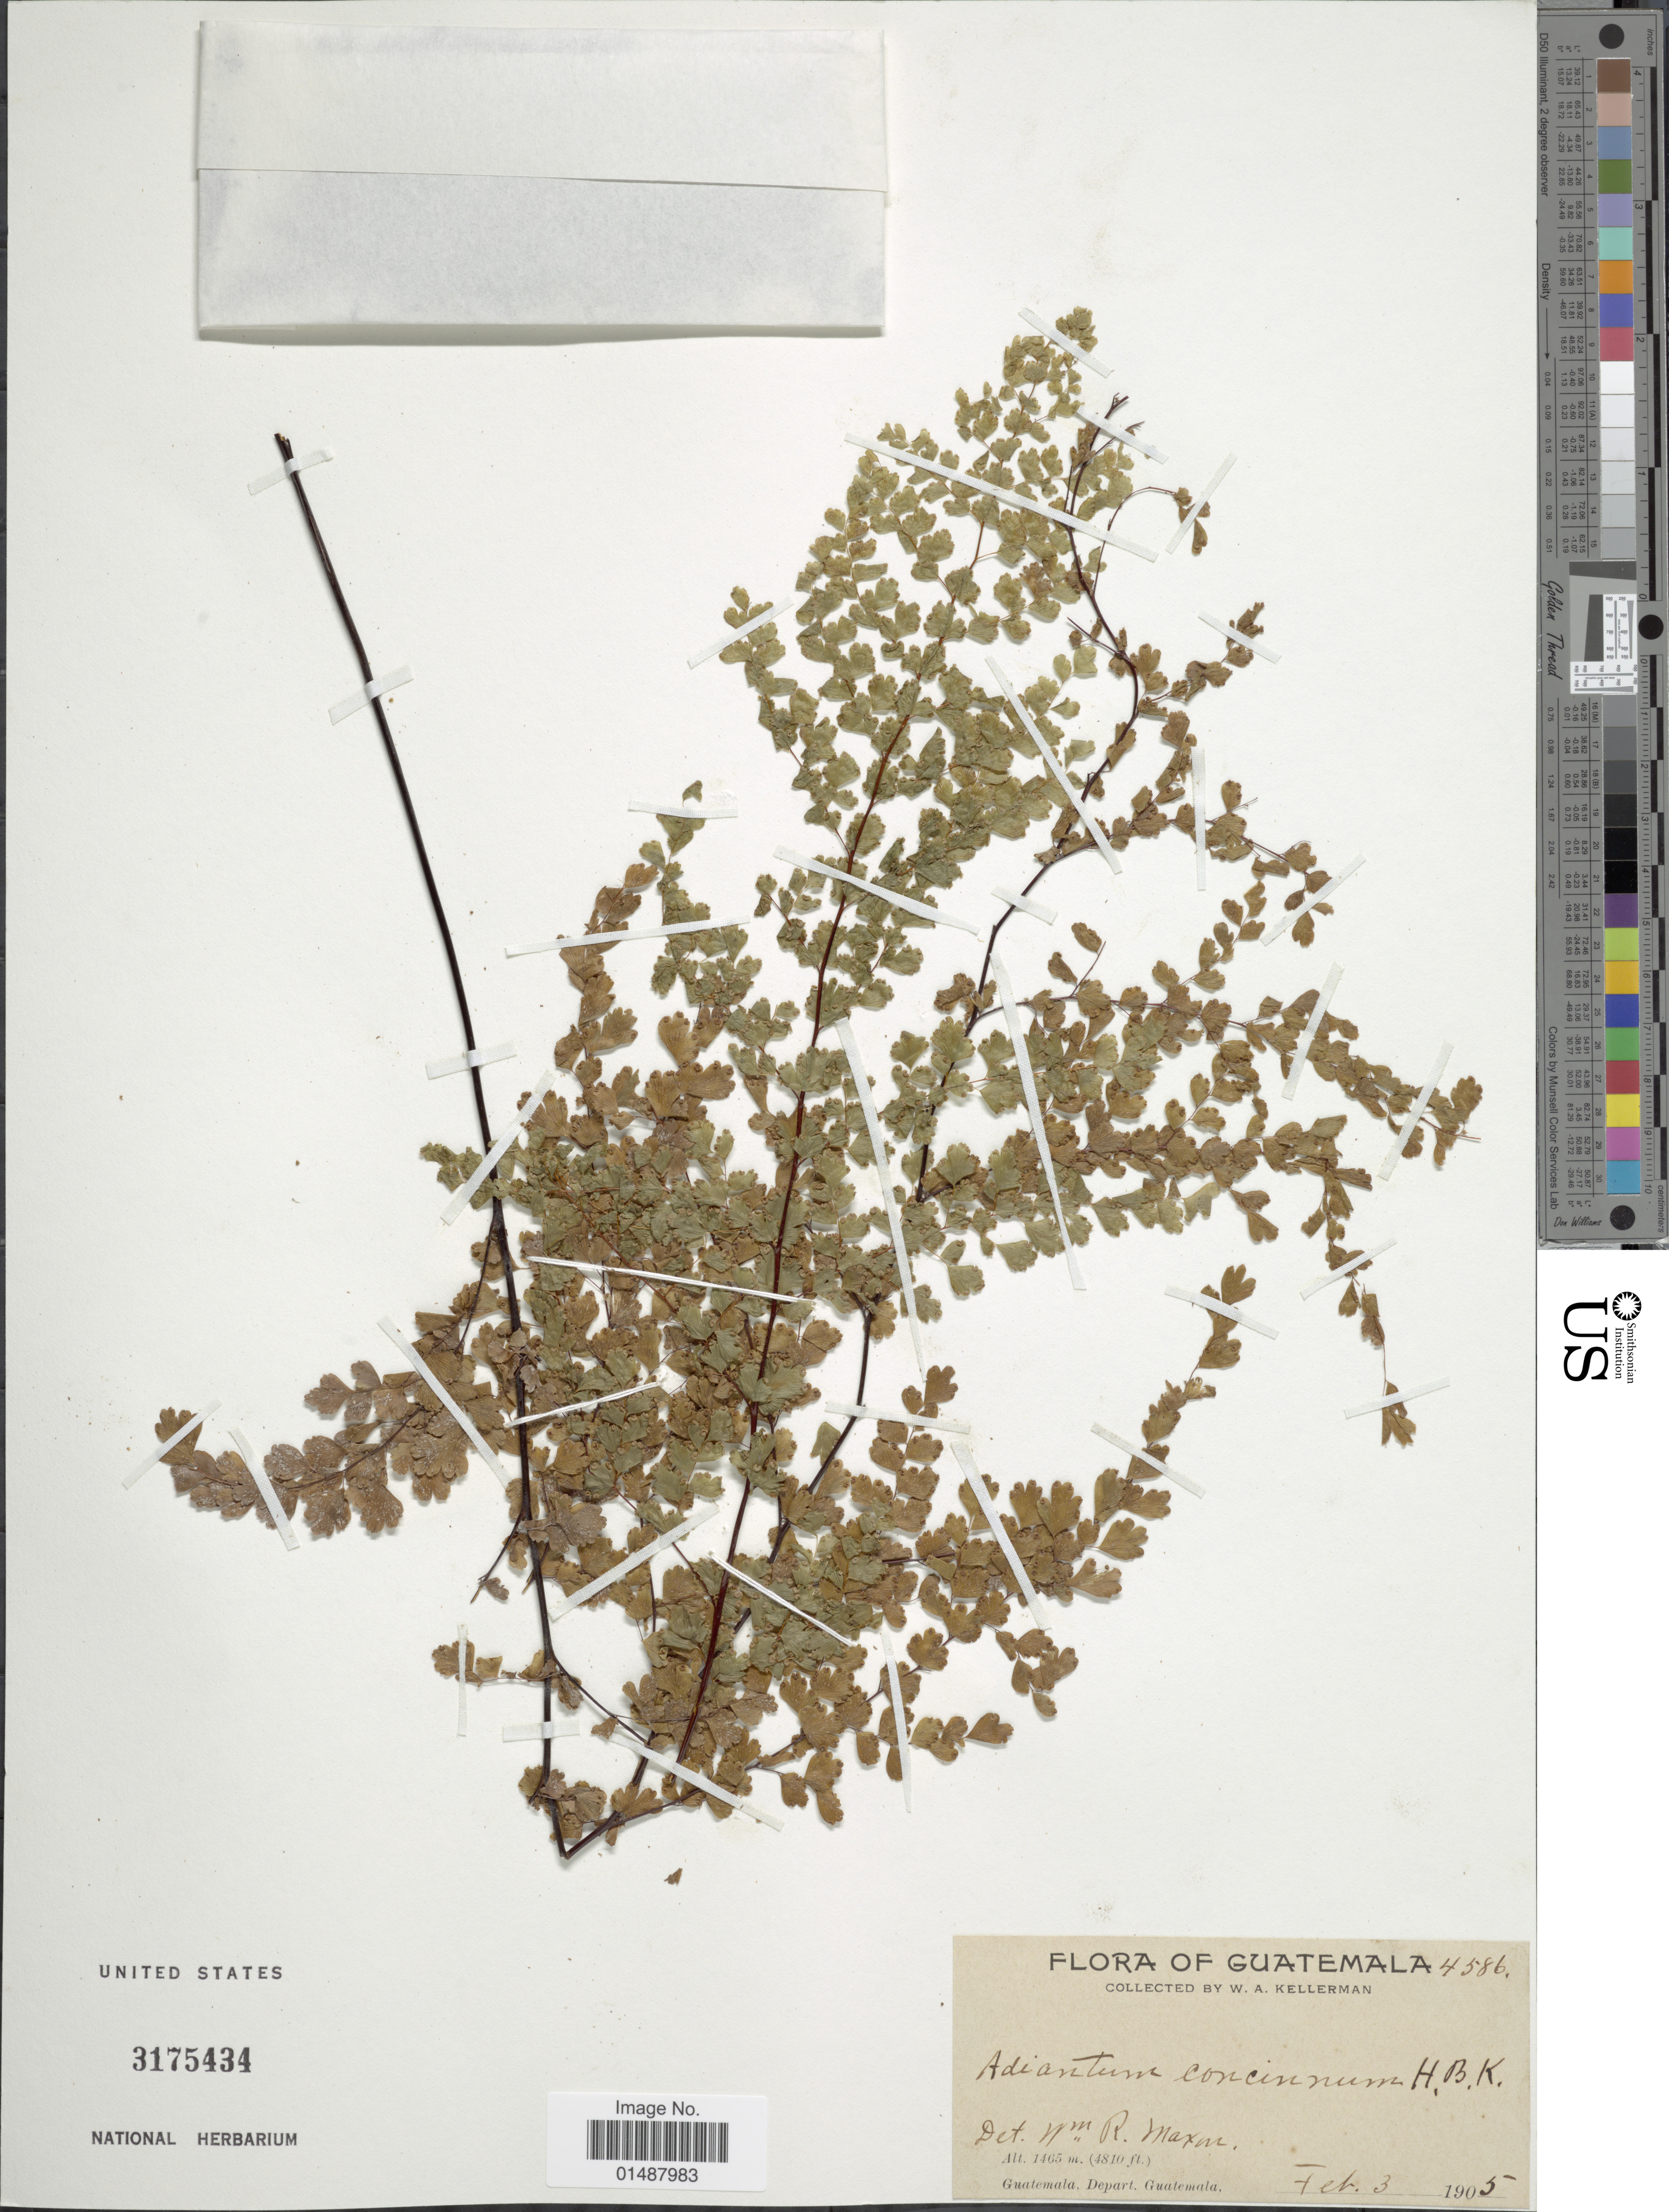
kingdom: Plantae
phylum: Tracheophyta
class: Polypodiopsida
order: Polypodiales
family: Pteridaceae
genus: Adiantum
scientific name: Adiantum concinnum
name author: Humb. & Bonpl. ex Willd.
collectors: W. Kellerman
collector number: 4586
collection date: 1905-02-03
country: Guatemala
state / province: Guatemala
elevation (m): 1465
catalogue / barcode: US 3175434